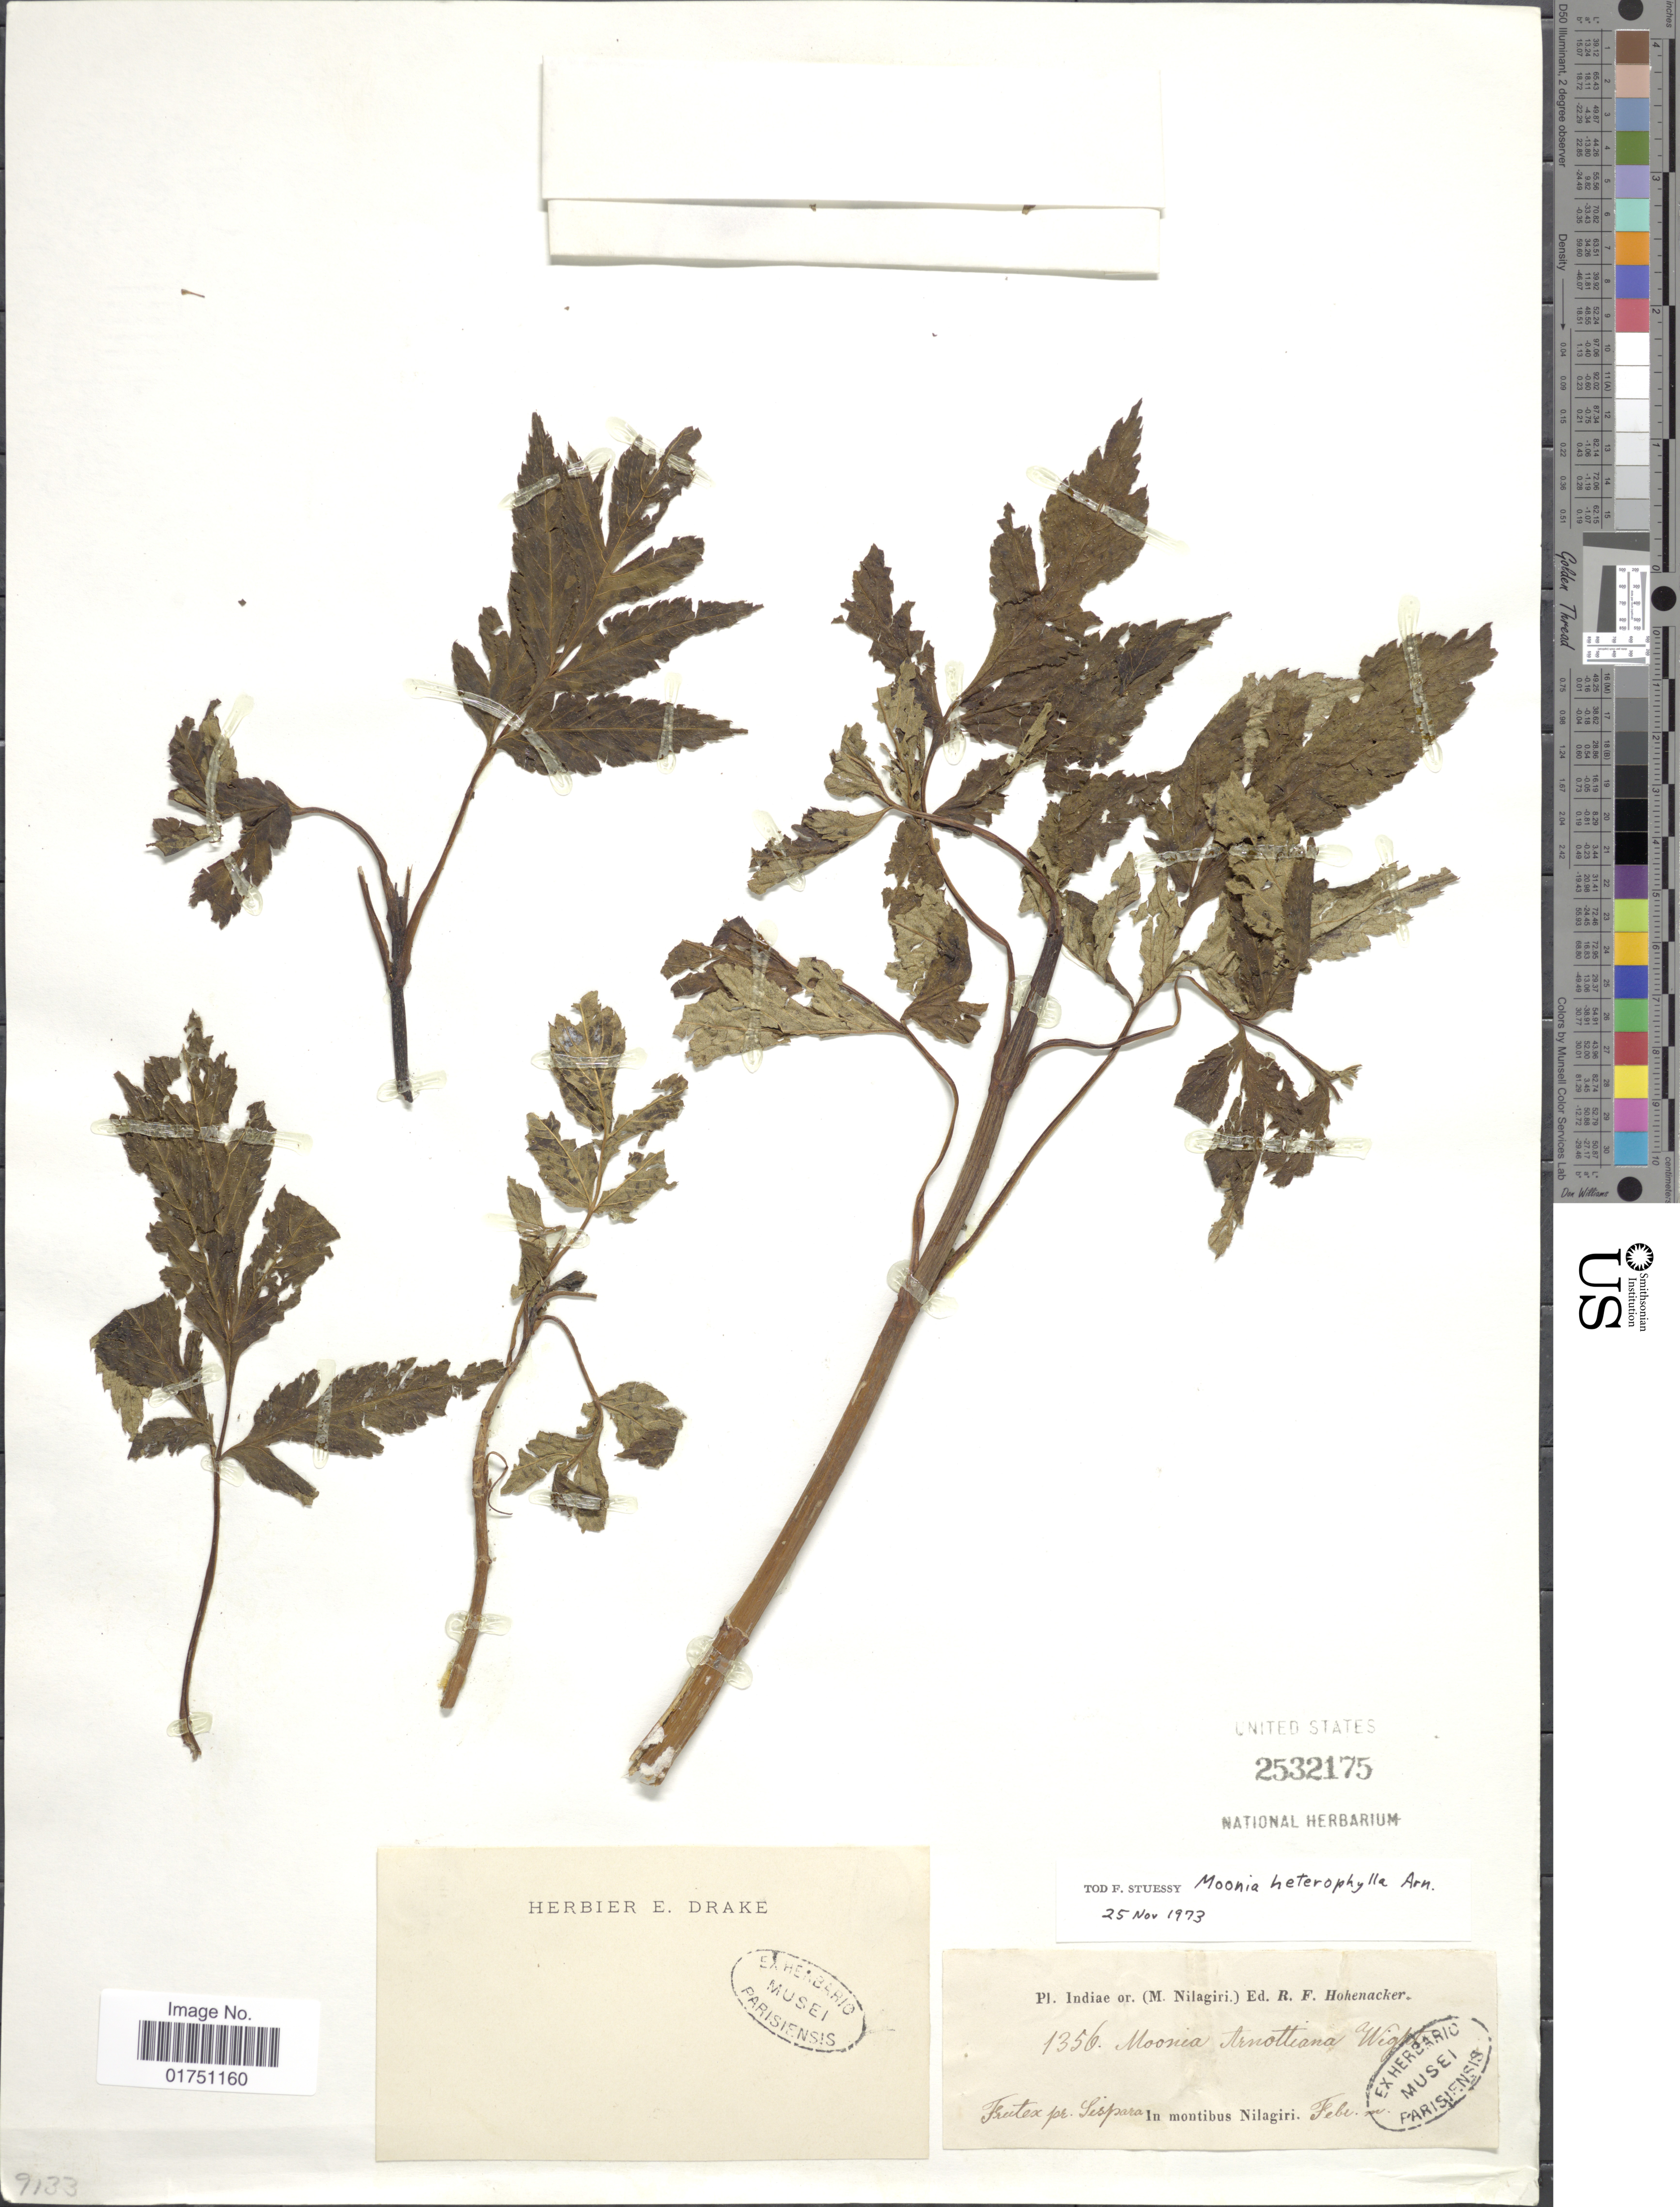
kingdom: Plantae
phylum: Tracheophyta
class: Magnoliopsida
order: Asterales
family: Asteraceae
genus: Moonia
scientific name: Moonia heterophylla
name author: Arn.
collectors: R. F. Hohenacker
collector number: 1356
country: India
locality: Un montibus Nilagiri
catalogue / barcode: US 2532175